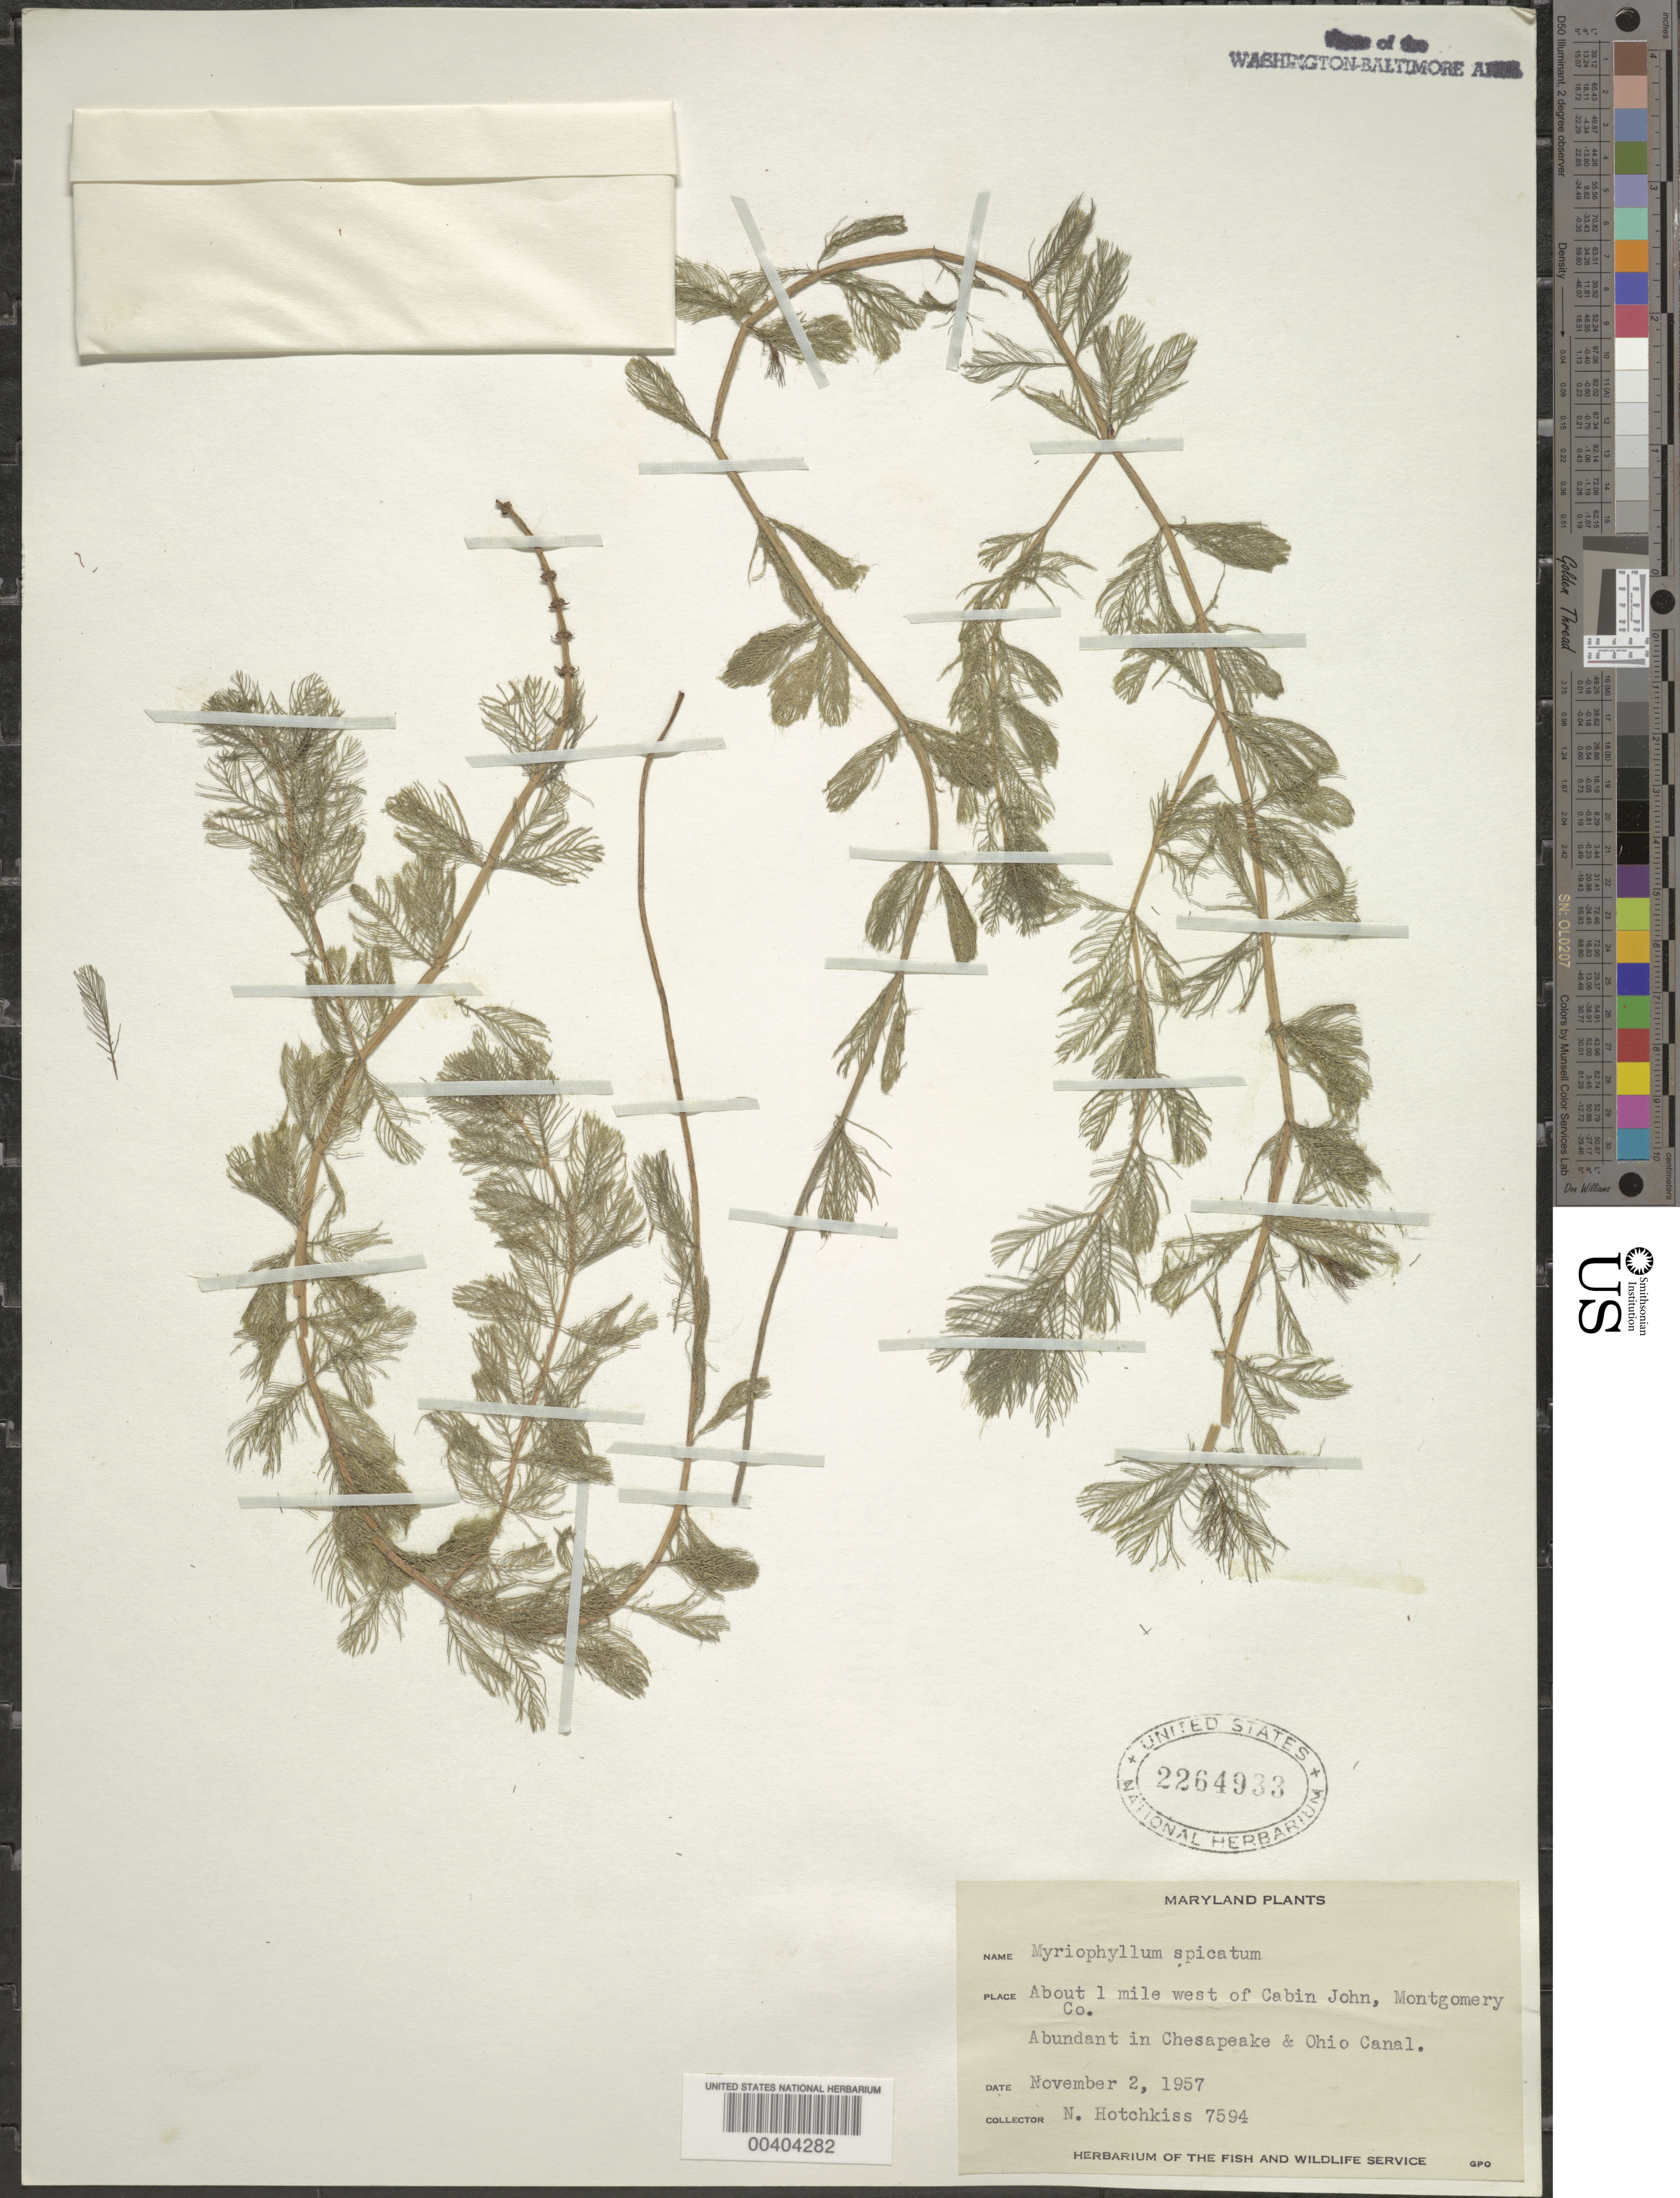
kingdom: Plantae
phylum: Tracheophyta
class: Magnoliopsida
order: Saxifragales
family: Haloragaceae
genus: Myriophyllum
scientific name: Myriophyllum spicatum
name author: L.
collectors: N. Hotchkiss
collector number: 7594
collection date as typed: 02 Nov 1957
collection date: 1957-11-02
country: United States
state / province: Maryland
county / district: Montgomery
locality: C&O Canal, about 1 mi. W of Cabin John C. & O. Canal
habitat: Water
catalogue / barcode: US 2264933